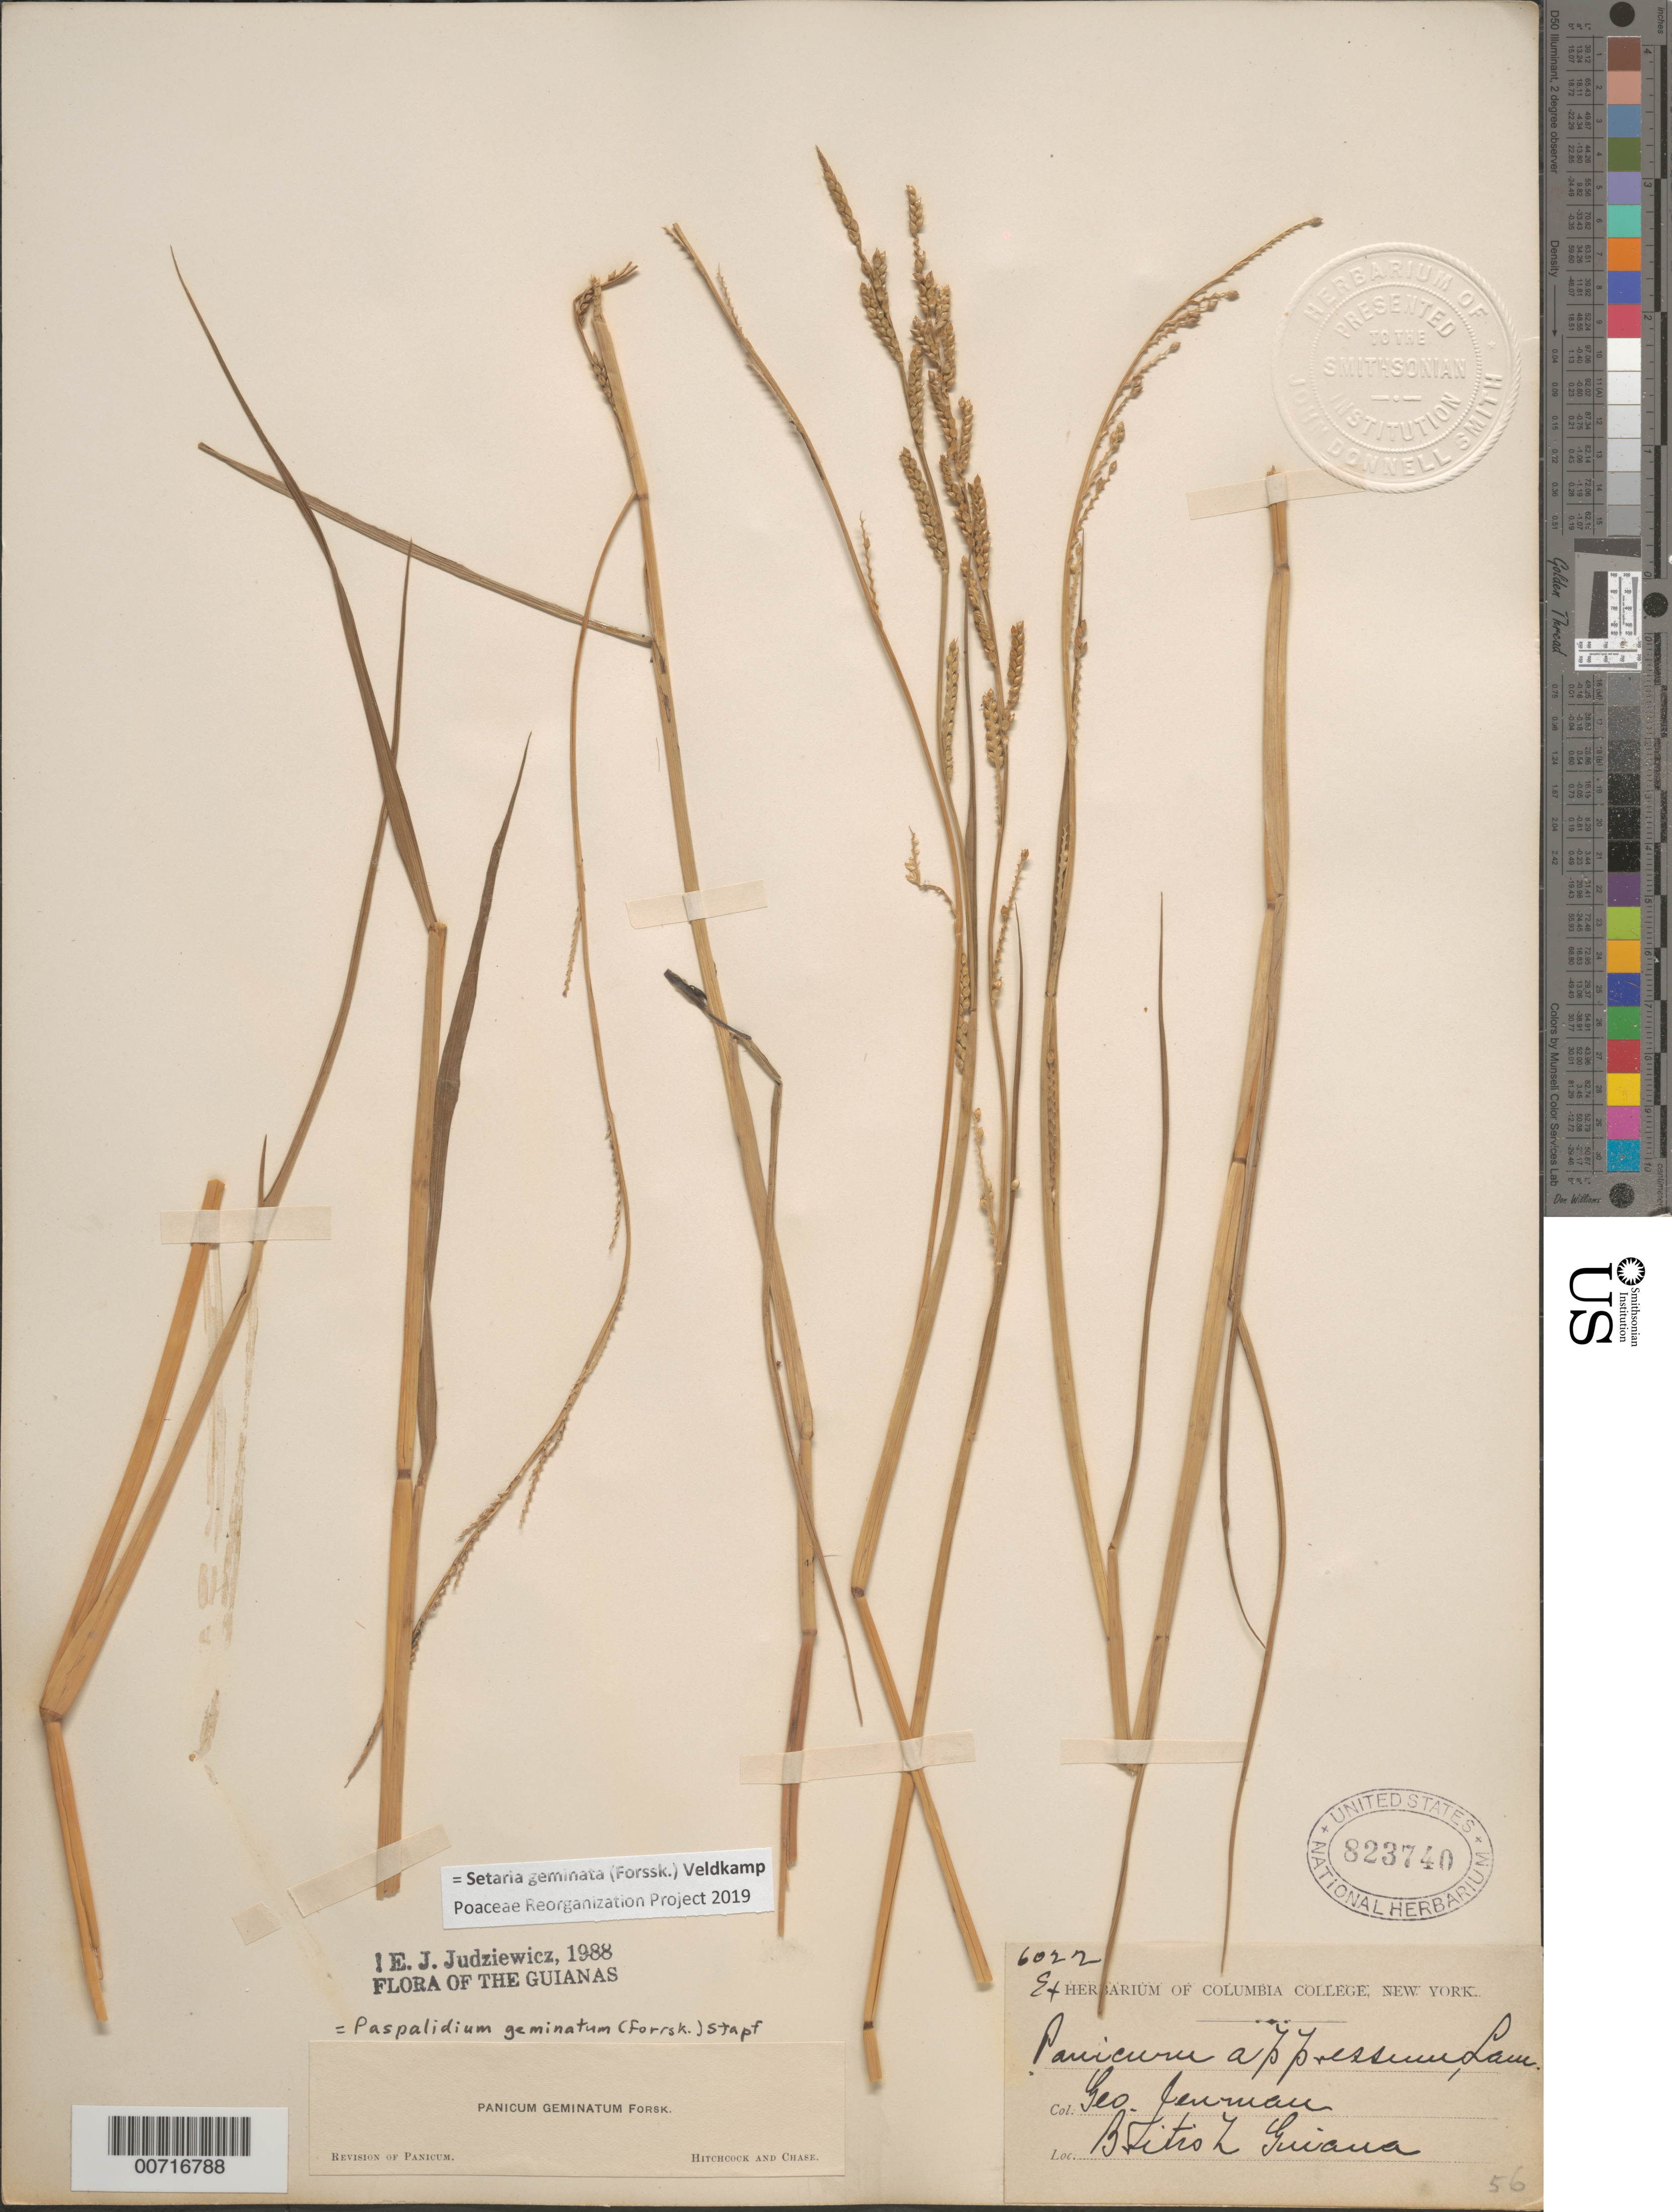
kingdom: Plantae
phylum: Tracheophyta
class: Liliopsida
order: Poales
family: Poaceae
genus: Setaria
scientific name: Setaria geminata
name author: (Forssk.) Veldkamp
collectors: G. S. Jenman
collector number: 6022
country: Guyana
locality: British Guiana.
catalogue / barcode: US 823740